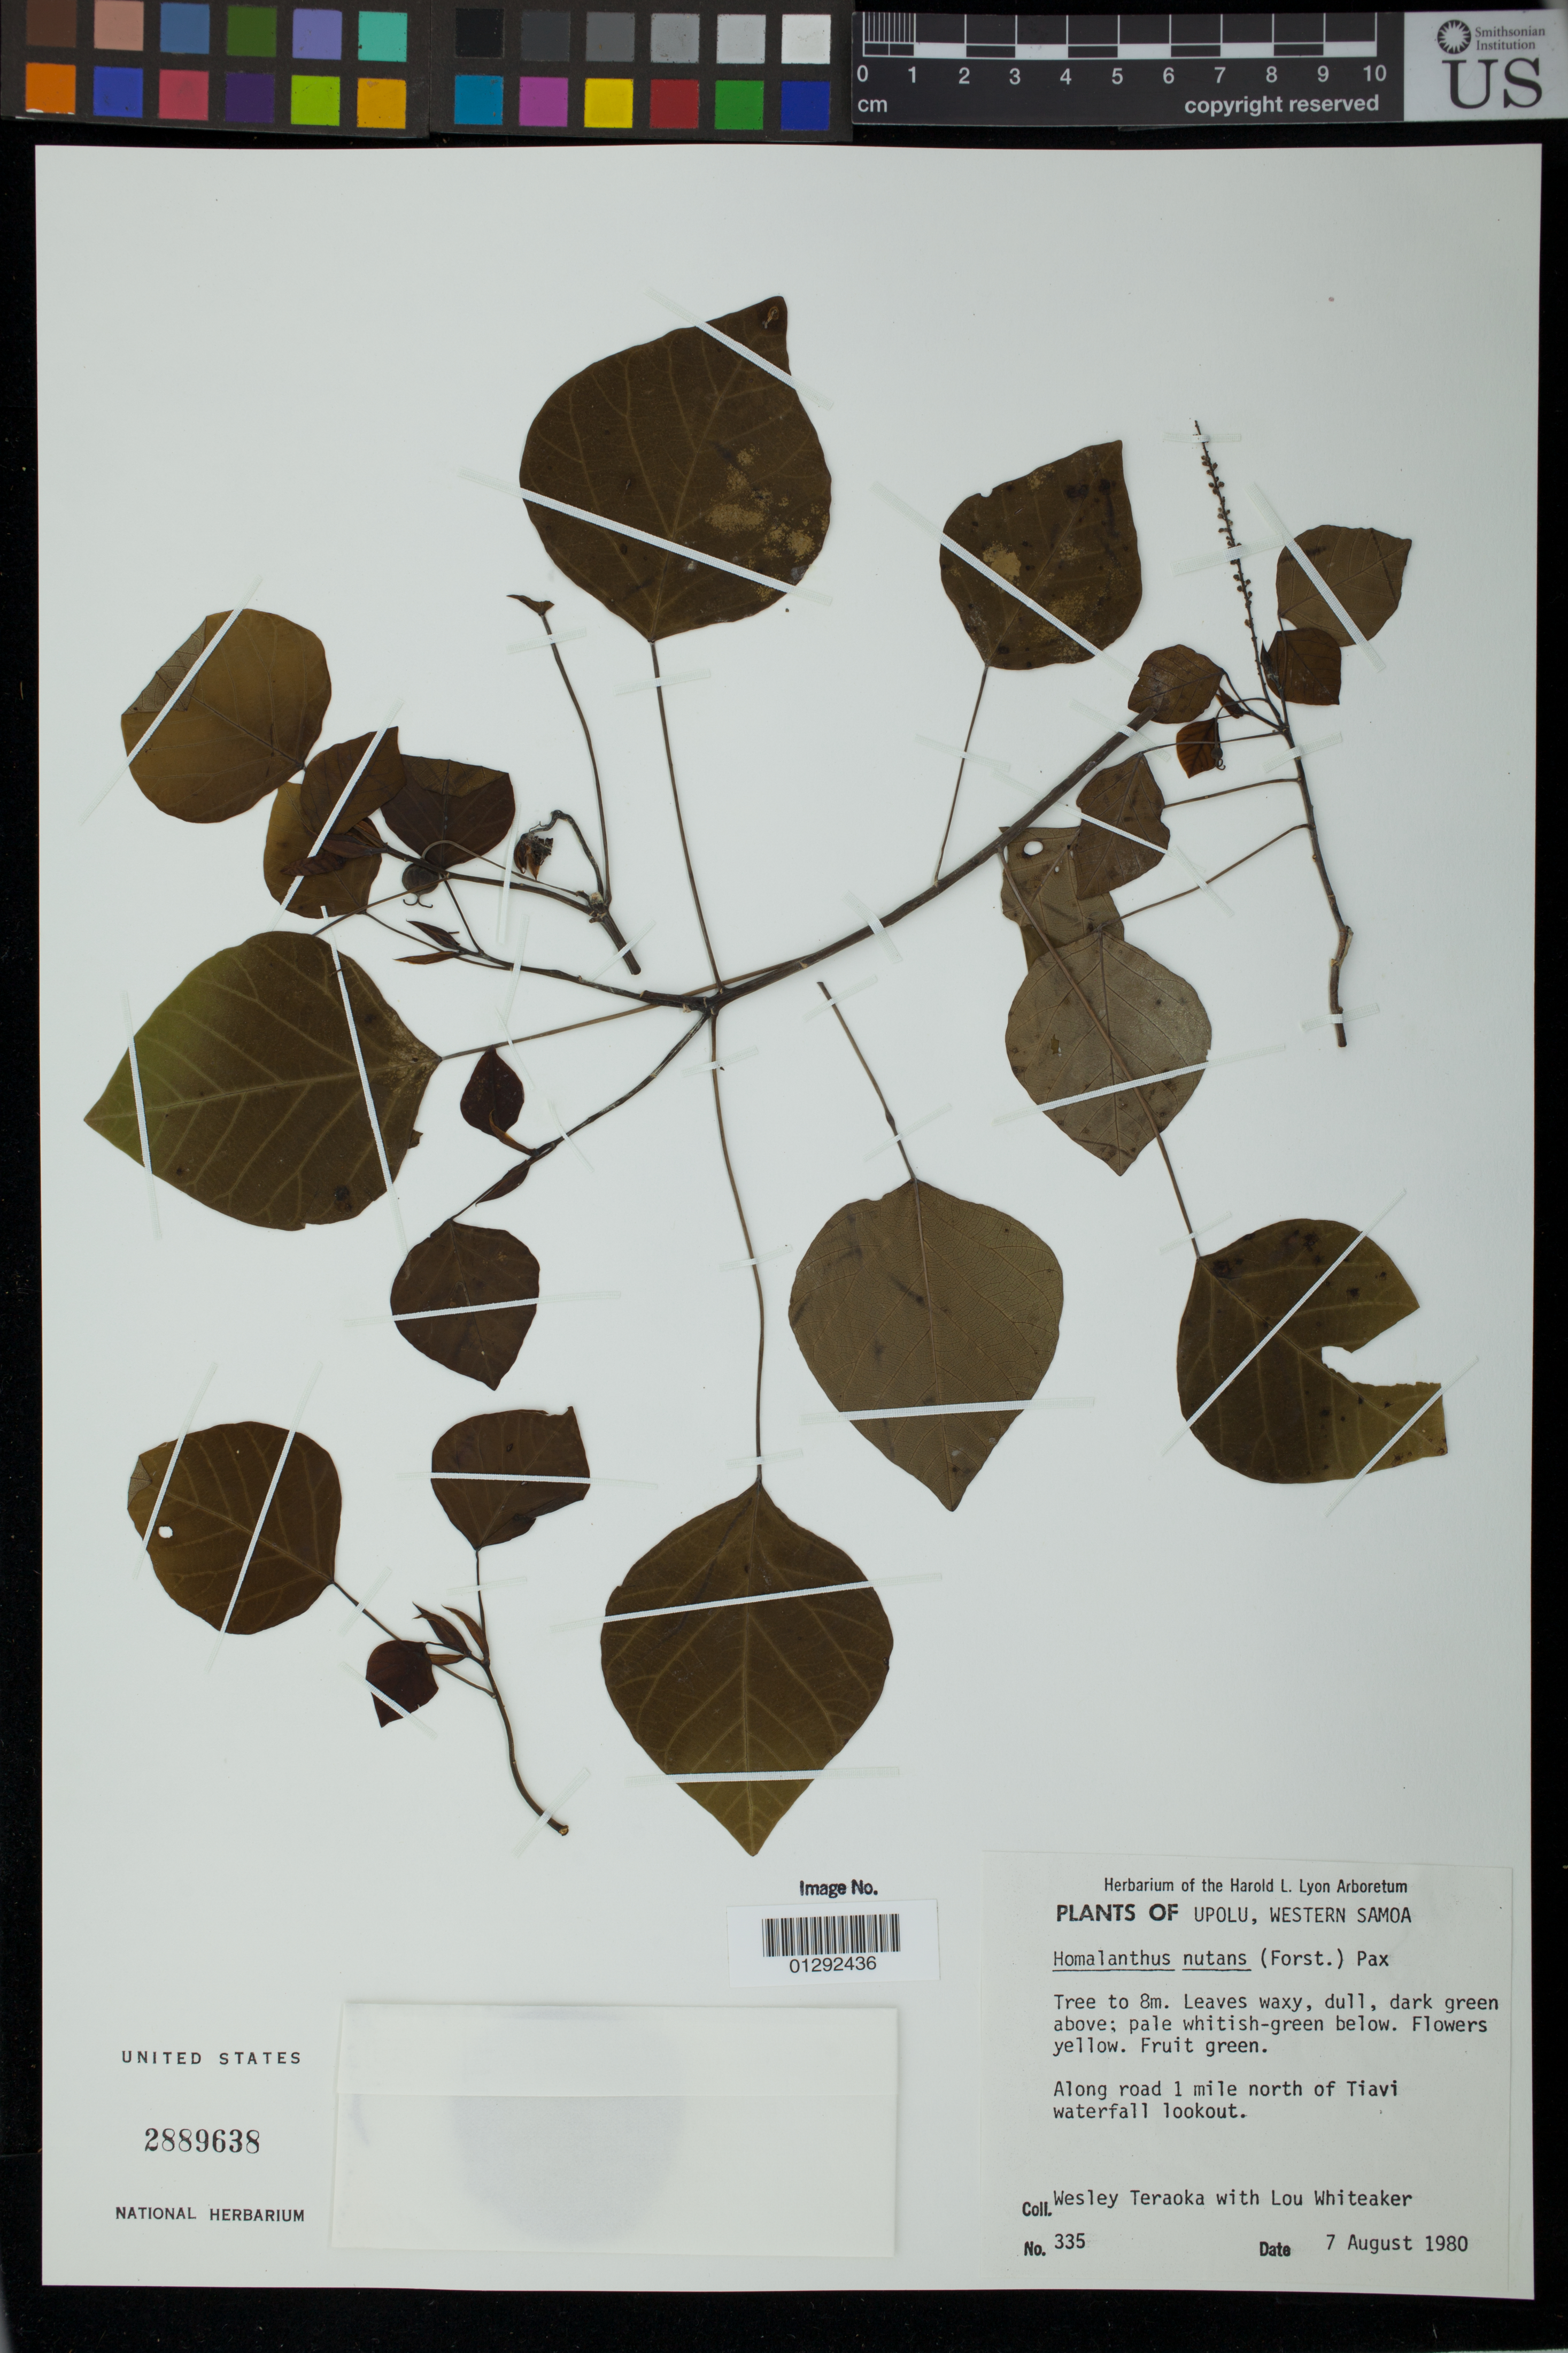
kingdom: Plantae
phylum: Tracheophyta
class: Magnoliopsida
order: Malpighiales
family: Euphorbiaceae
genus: Homalanthus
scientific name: Homalanthus nutans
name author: (G. Forst.) Guill.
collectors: W. Teraoka & L. Whiteaker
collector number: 335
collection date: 1980-08-07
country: Samoa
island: Upolu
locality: Along road 1 mile north of Tiavi waterfall lookout. Upolu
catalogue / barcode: US 2889638